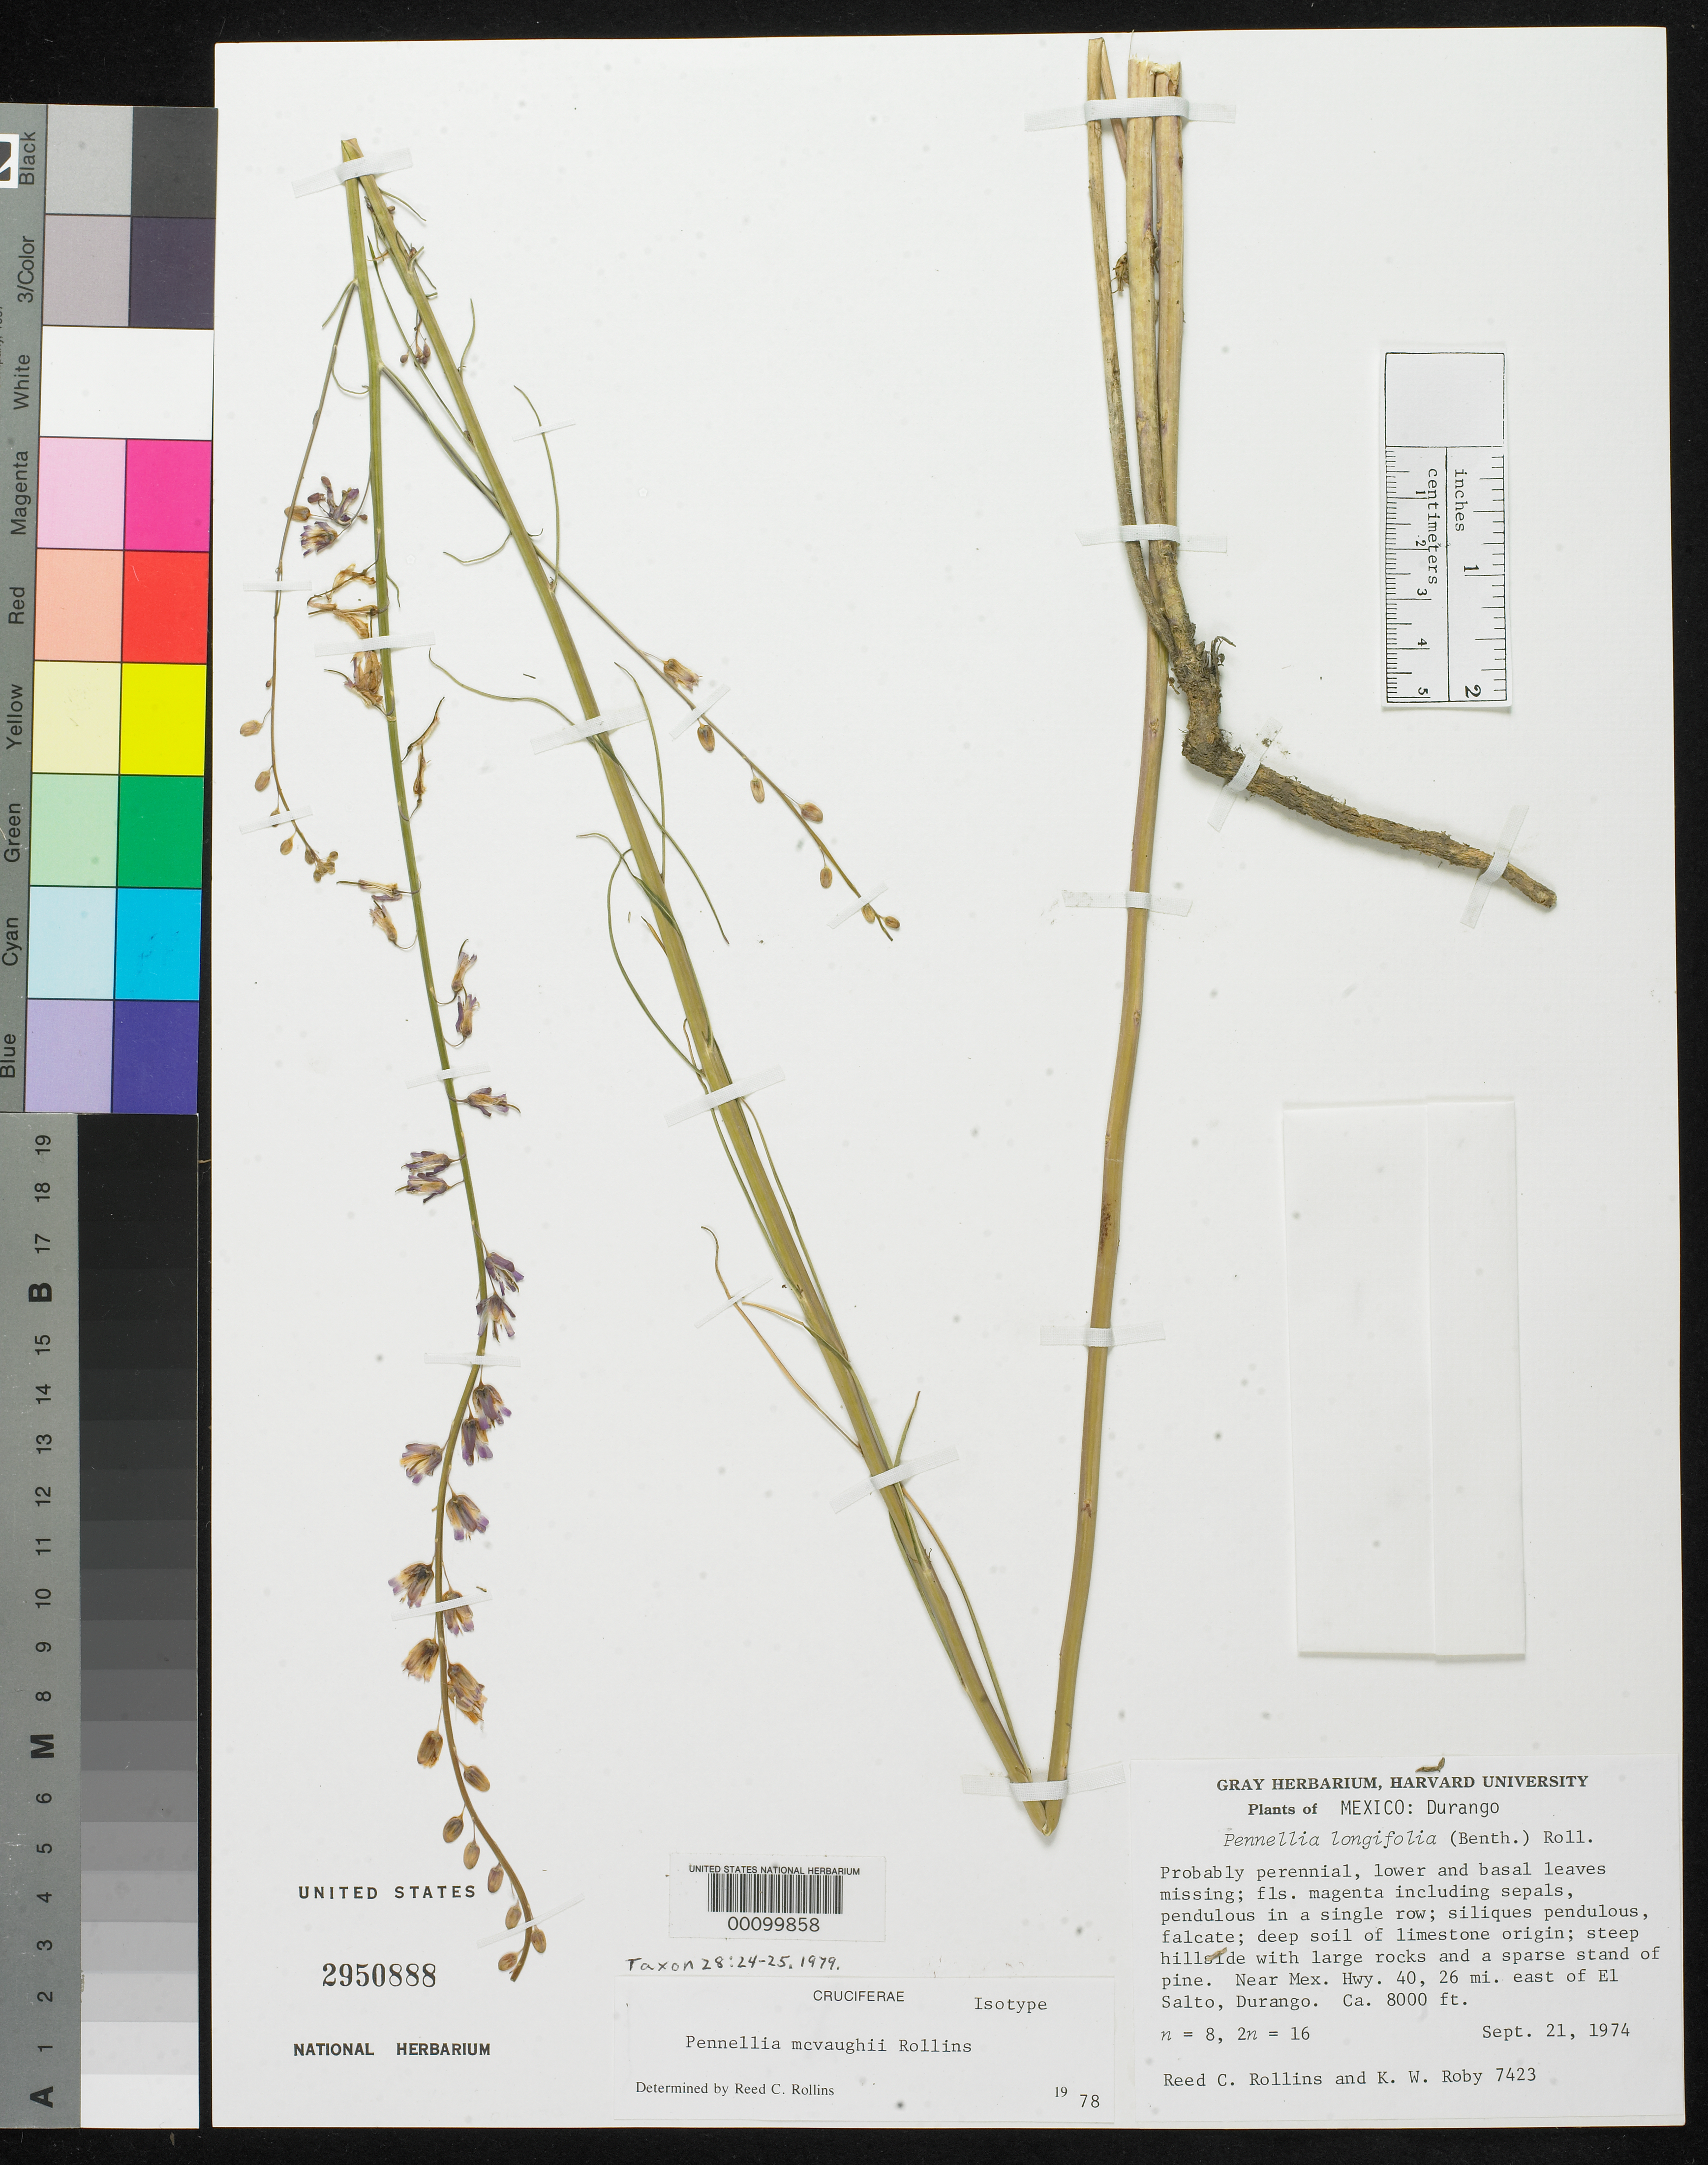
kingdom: Plantae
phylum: Tracheophyta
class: Magnoliopsida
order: Brassicales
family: Brassicaceae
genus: Pennellia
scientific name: Pennellia mcvaughii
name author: Rollins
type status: Isotype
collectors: R. C. Rollins & K. W. Roby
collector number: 7423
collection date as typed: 21 Sep 1974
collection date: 1974-09-21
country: Mexico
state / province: Durango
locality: Near Mexican Hwy. 40, 26 mi E of El Salto; alt. 8000 ft.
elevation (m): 2438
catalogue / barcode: US 2950888